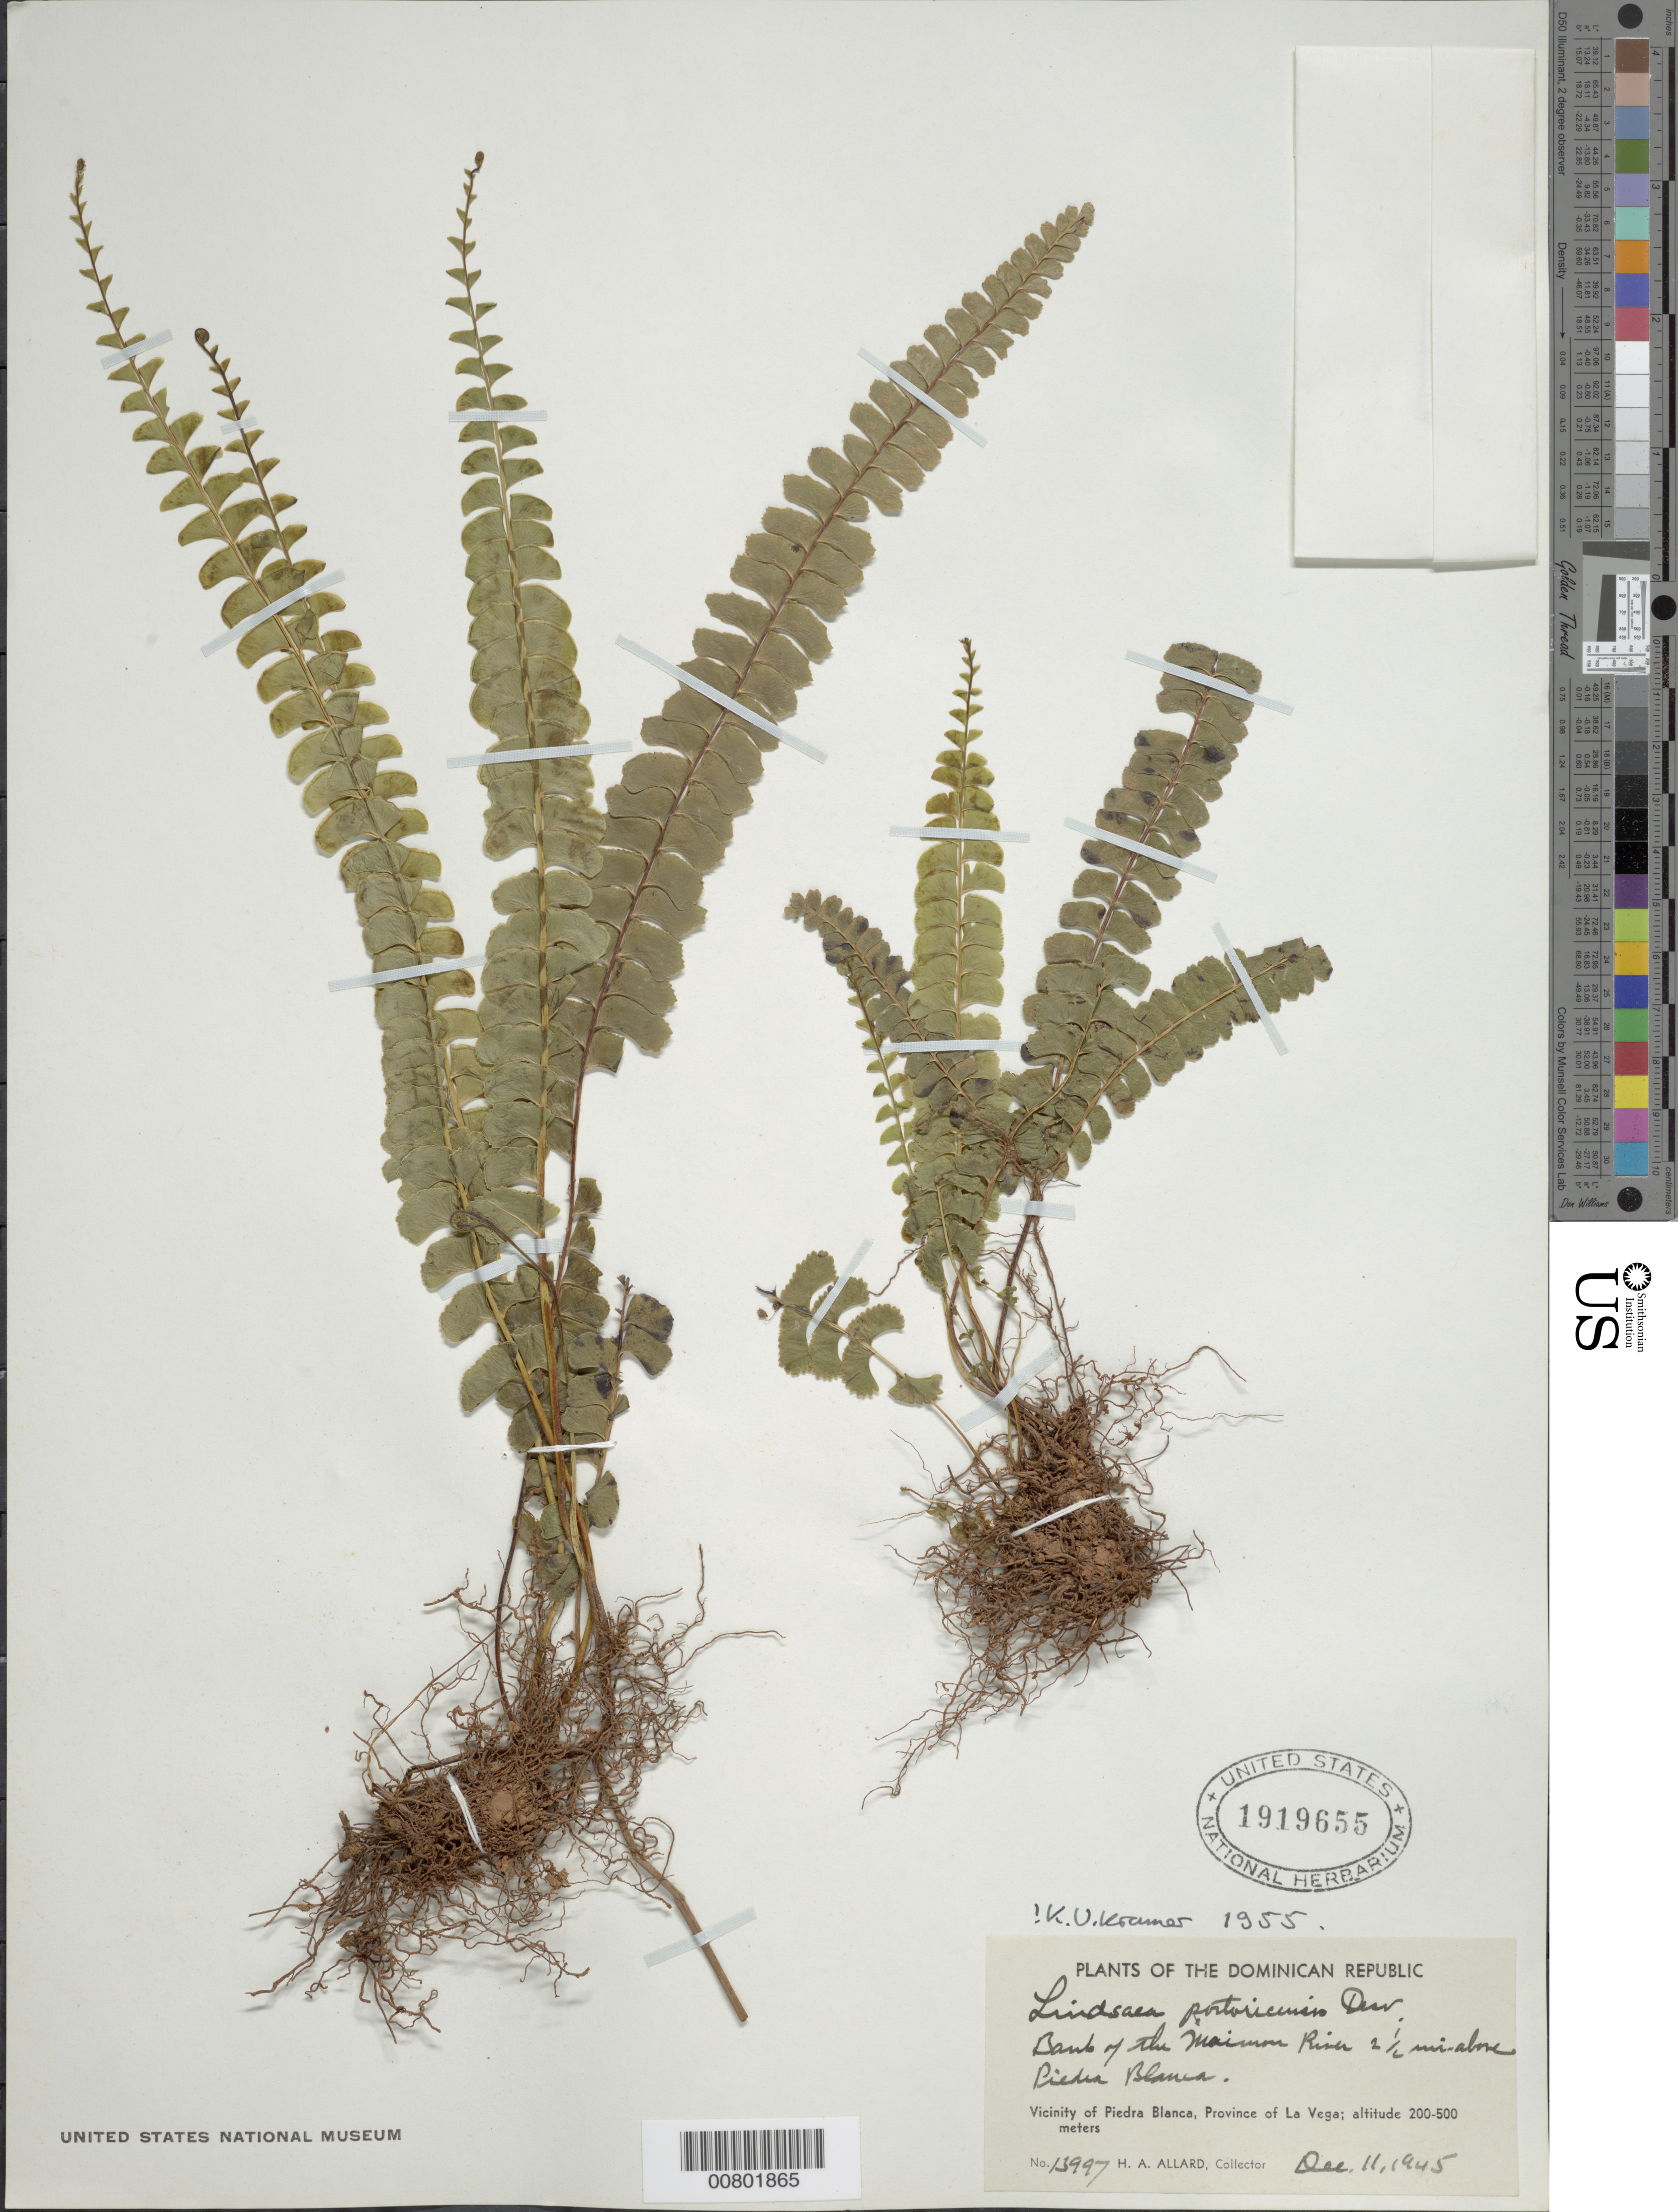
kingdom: Plantae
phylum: Tracheophyta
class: Polypodiopsida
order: Polypodiales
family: Lindsaeaceae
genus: Lindsaea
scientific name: Lindsaea portoricensis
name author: Desv.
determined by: Kramer, K. U.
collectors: H. A. Allard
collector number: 13997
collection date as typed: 11 Dec 1945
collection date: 1945-12-11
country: Dominican Republic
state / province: La Vega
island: Hispaniola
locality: Piedra Blanca, 2.5 miles above on bank of Maimon river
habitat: banks of the river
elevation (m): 200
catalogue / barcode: US 1919655